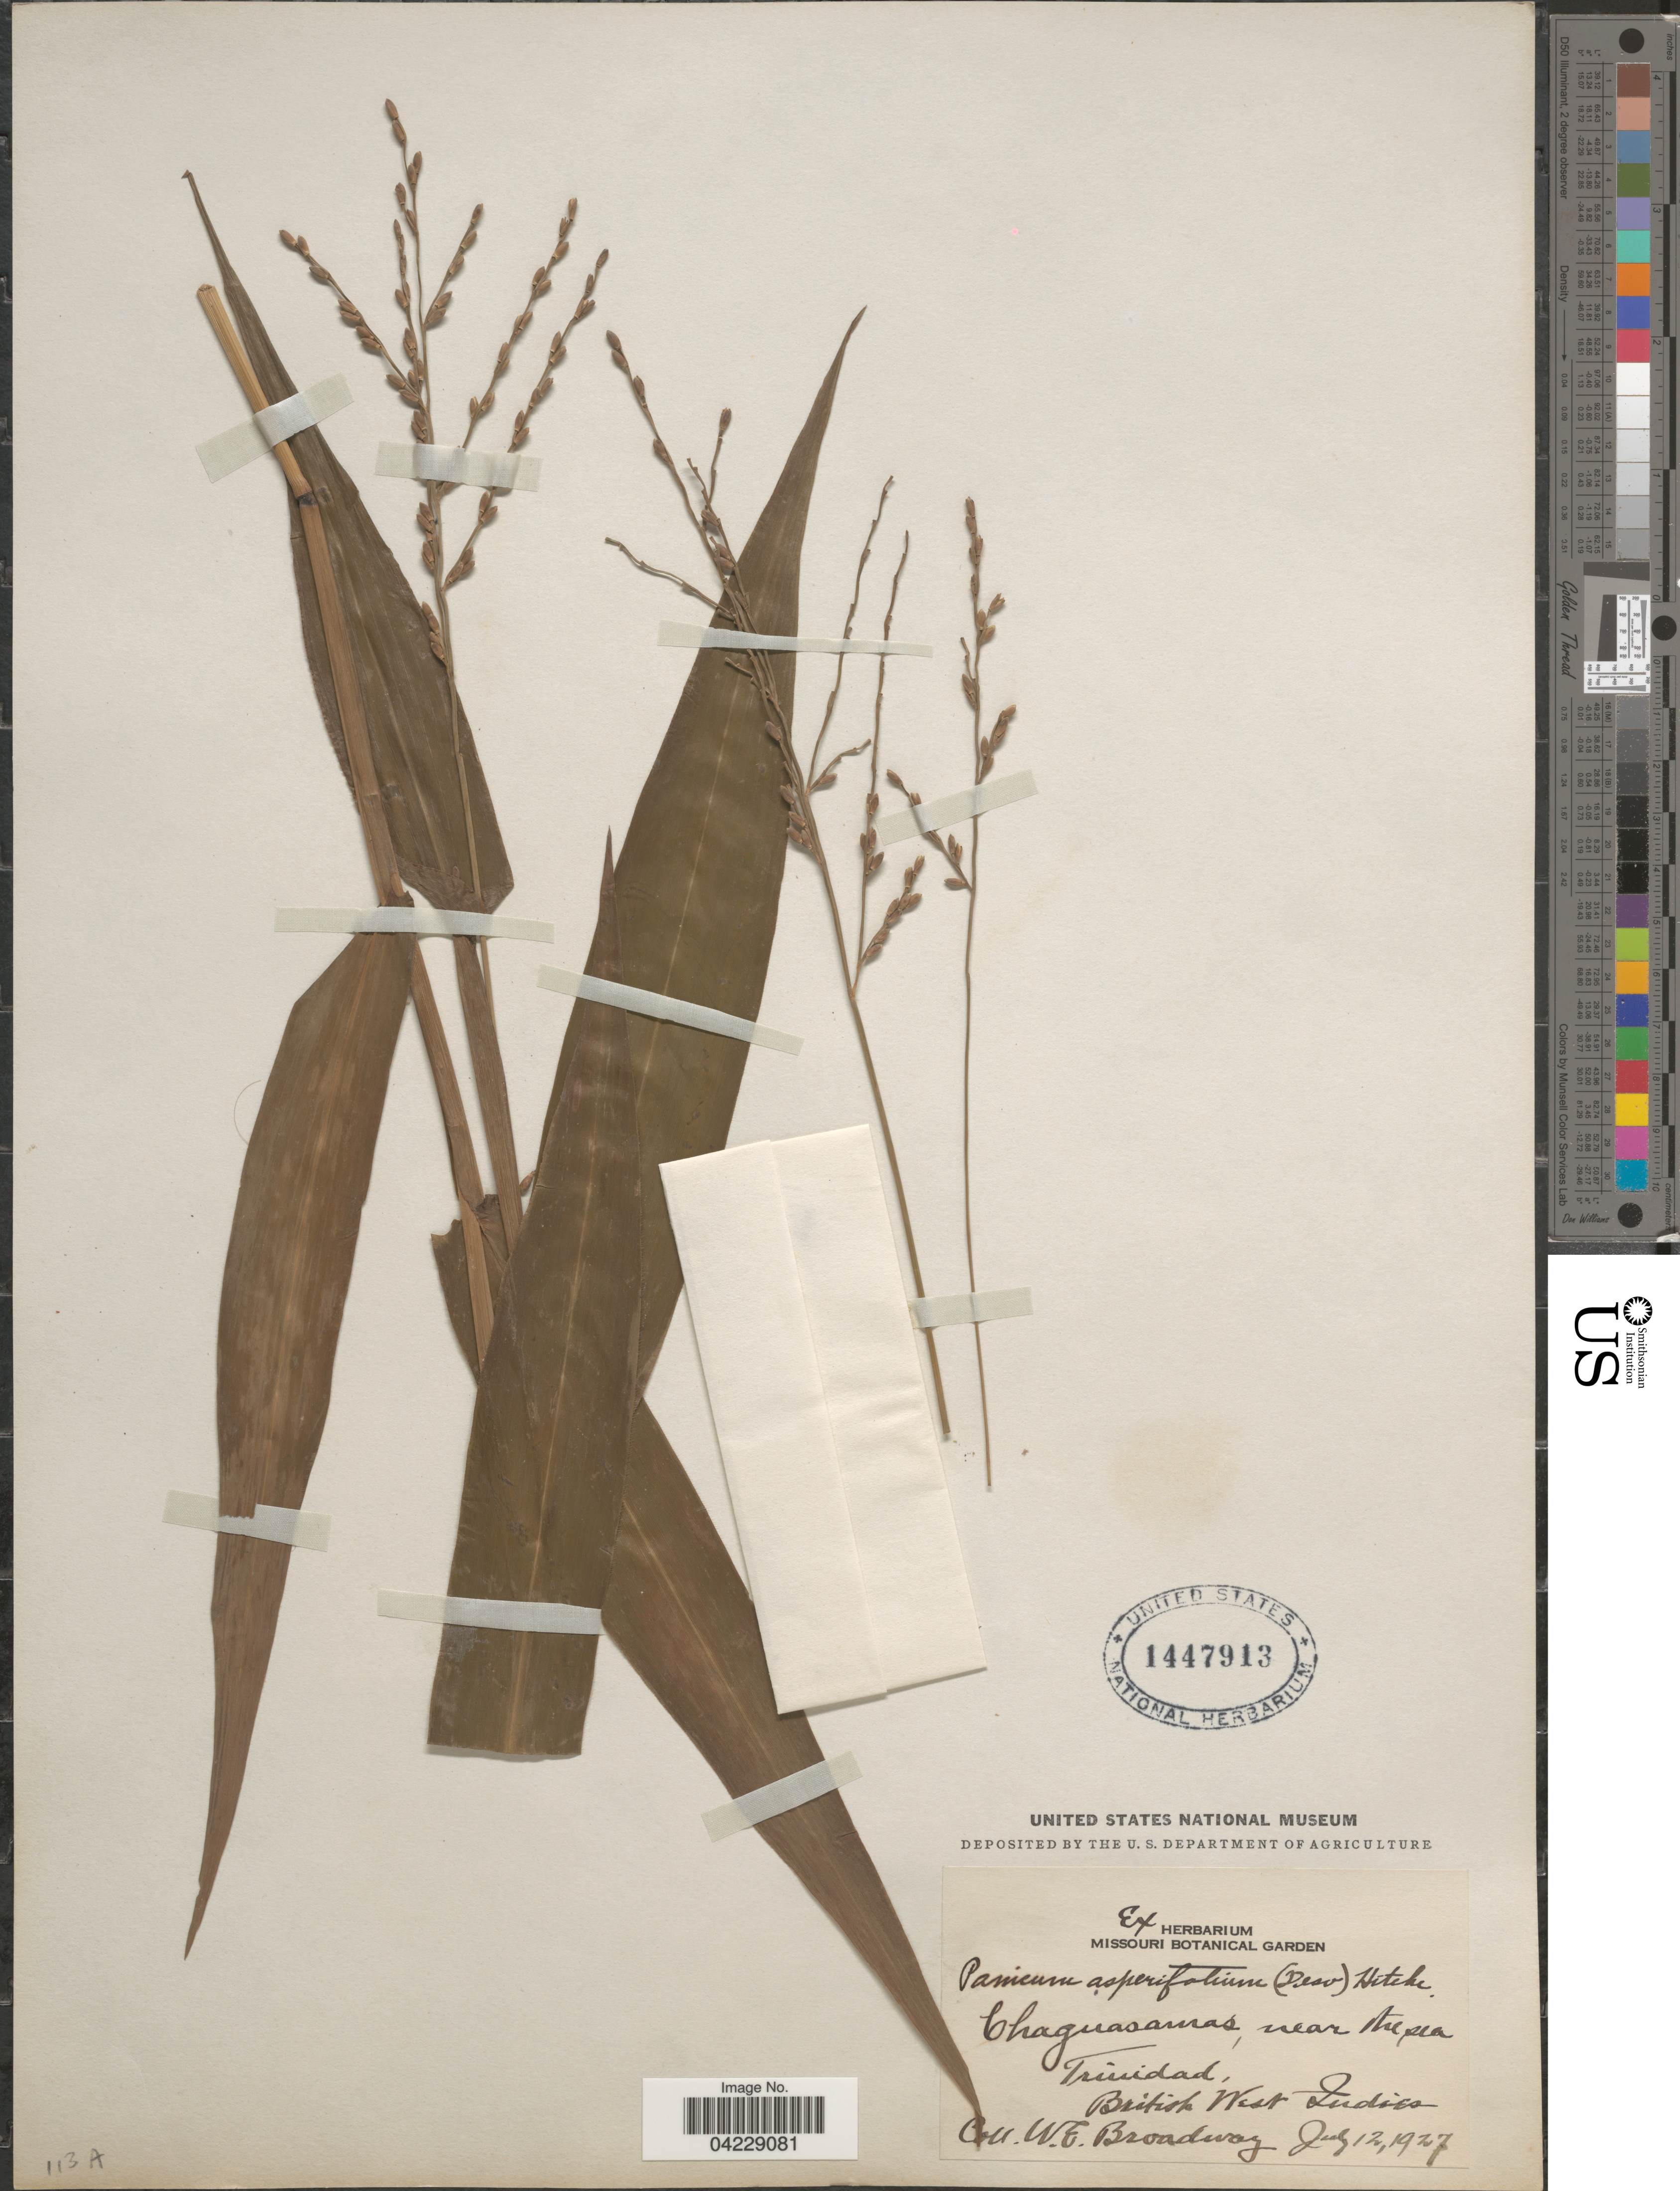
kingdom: Plantae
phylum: Tracheophyta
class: Liliopsida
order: Poales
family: Poaceae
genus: Streptostachys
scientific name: Streptostachys asperifolia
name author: Desv.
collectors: W. E. Broadway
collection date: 1927-07-12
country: Trinidad and Tobago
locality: Chaguasamas, near Aresia. Trinidad, British West Indies.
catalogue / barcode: US 1447913